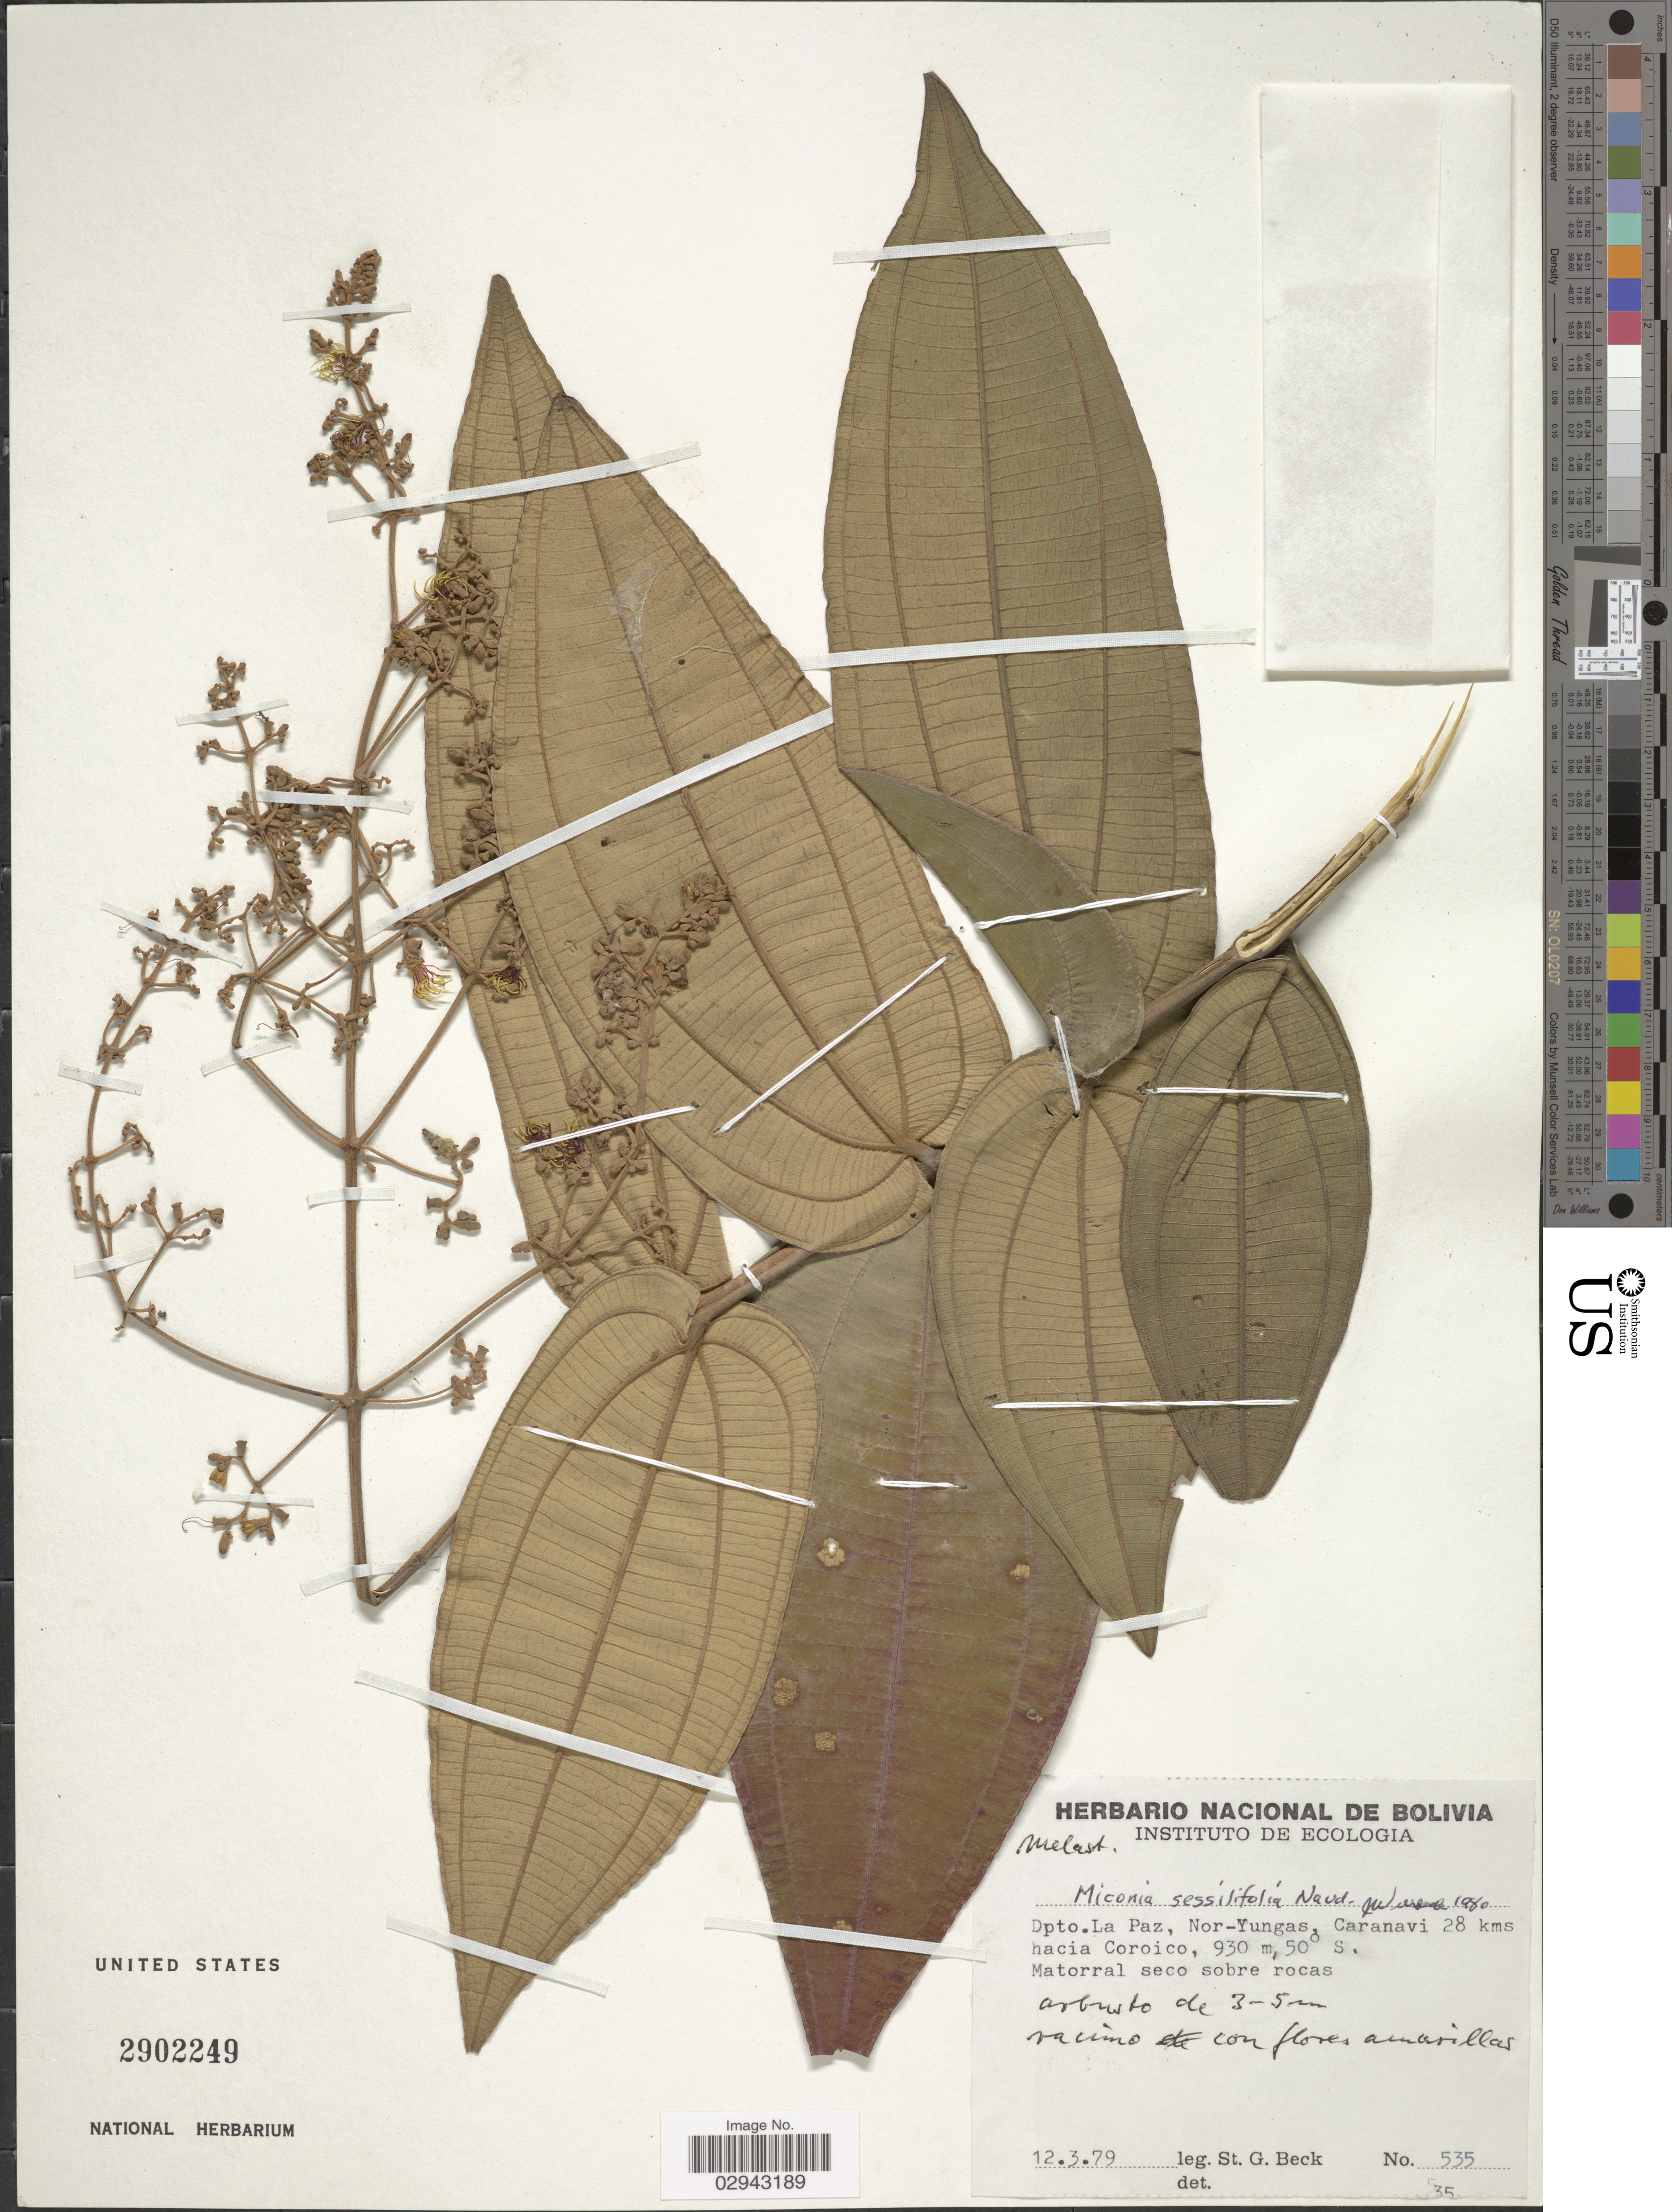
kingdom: Plantae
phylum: Tracheophyta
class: Magnoliopsida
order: Myrtales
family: Melastomataceae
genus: Miconia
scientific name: Miconia subsessilifolia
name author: Wurdack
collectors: S. G. Beck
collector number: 535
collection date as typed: Transcribed d/m/y: 12/3/79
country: Bolivia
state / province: La Paz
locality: Dpto. La Paz, Nor-Yungas, Caranavi 28 kms hacia Coroico.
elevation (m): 930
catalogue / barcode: US 2902249